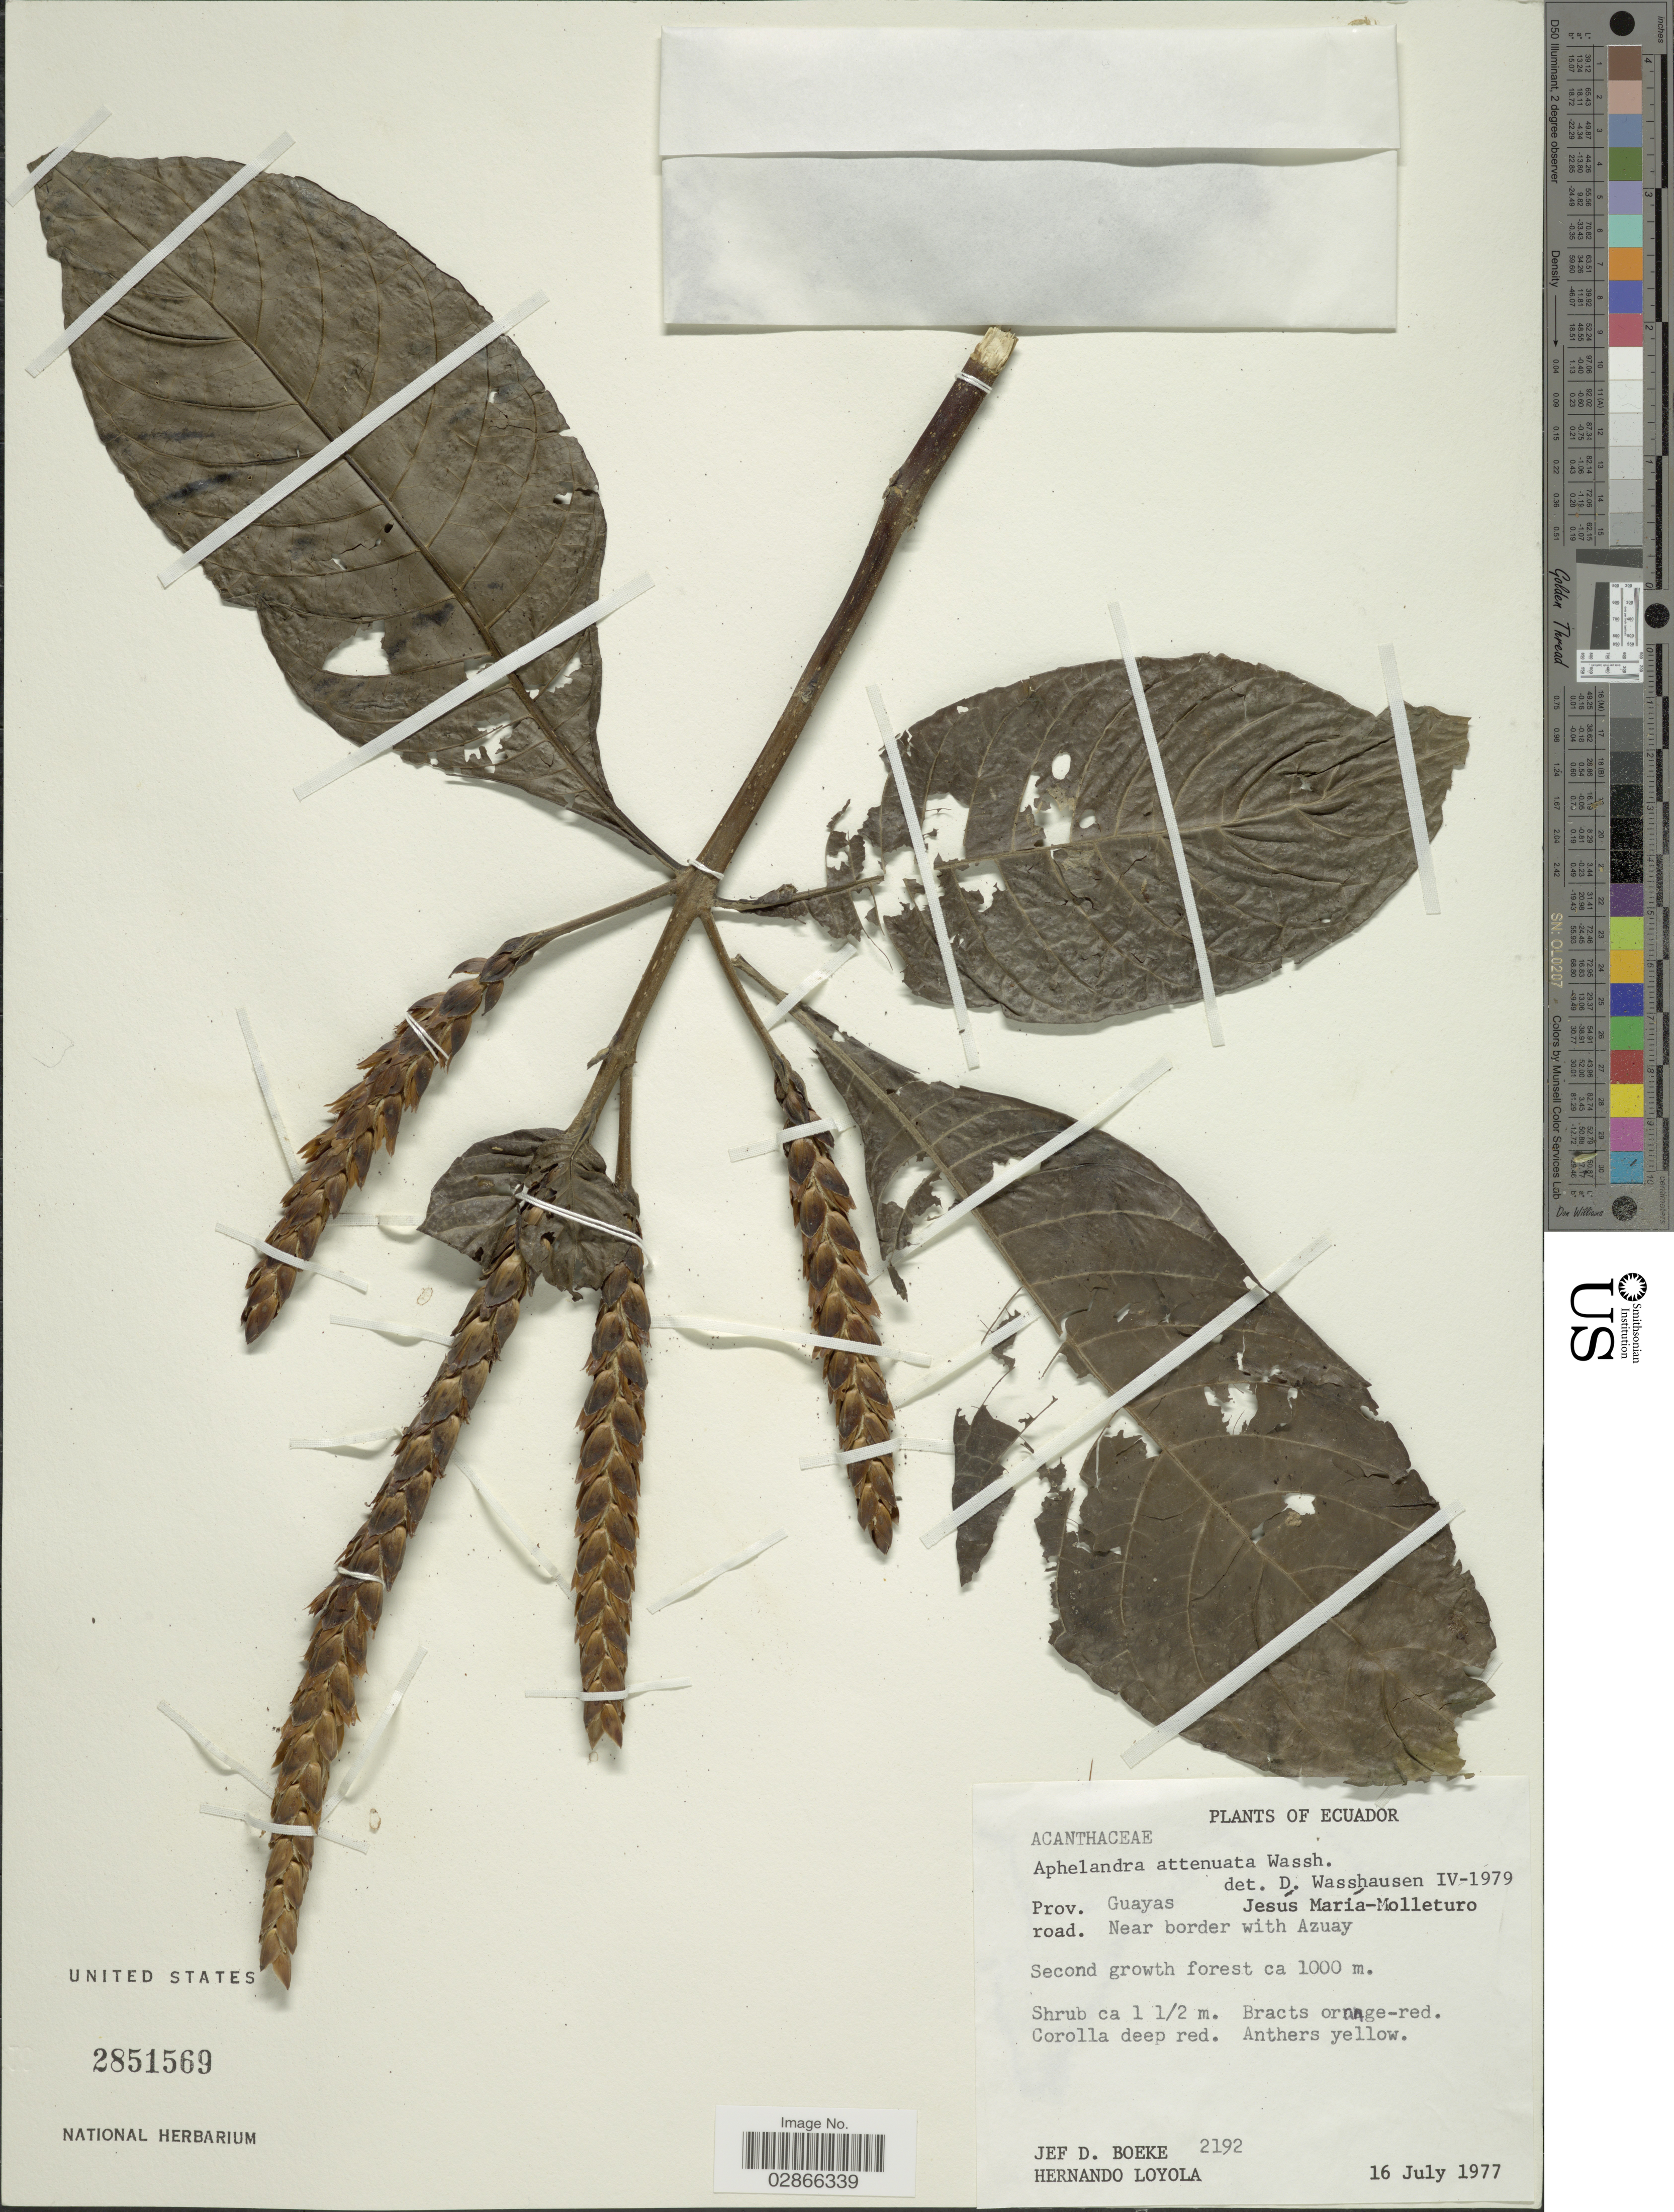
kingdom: Plantae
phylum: Tracheophyta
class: Magnoliopsida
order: Lamiales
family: Acanthaceae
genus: Aphelandra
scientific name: Aphelandra attenuata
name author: Wassh.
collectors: J. Boeke & H. Loyola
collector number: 2192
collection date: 1977-07-16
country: Ecuador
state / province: Guayas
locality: Jesús María-Molleturo road. Near border with Azuay.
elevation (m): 1000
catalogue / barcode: US 2851569